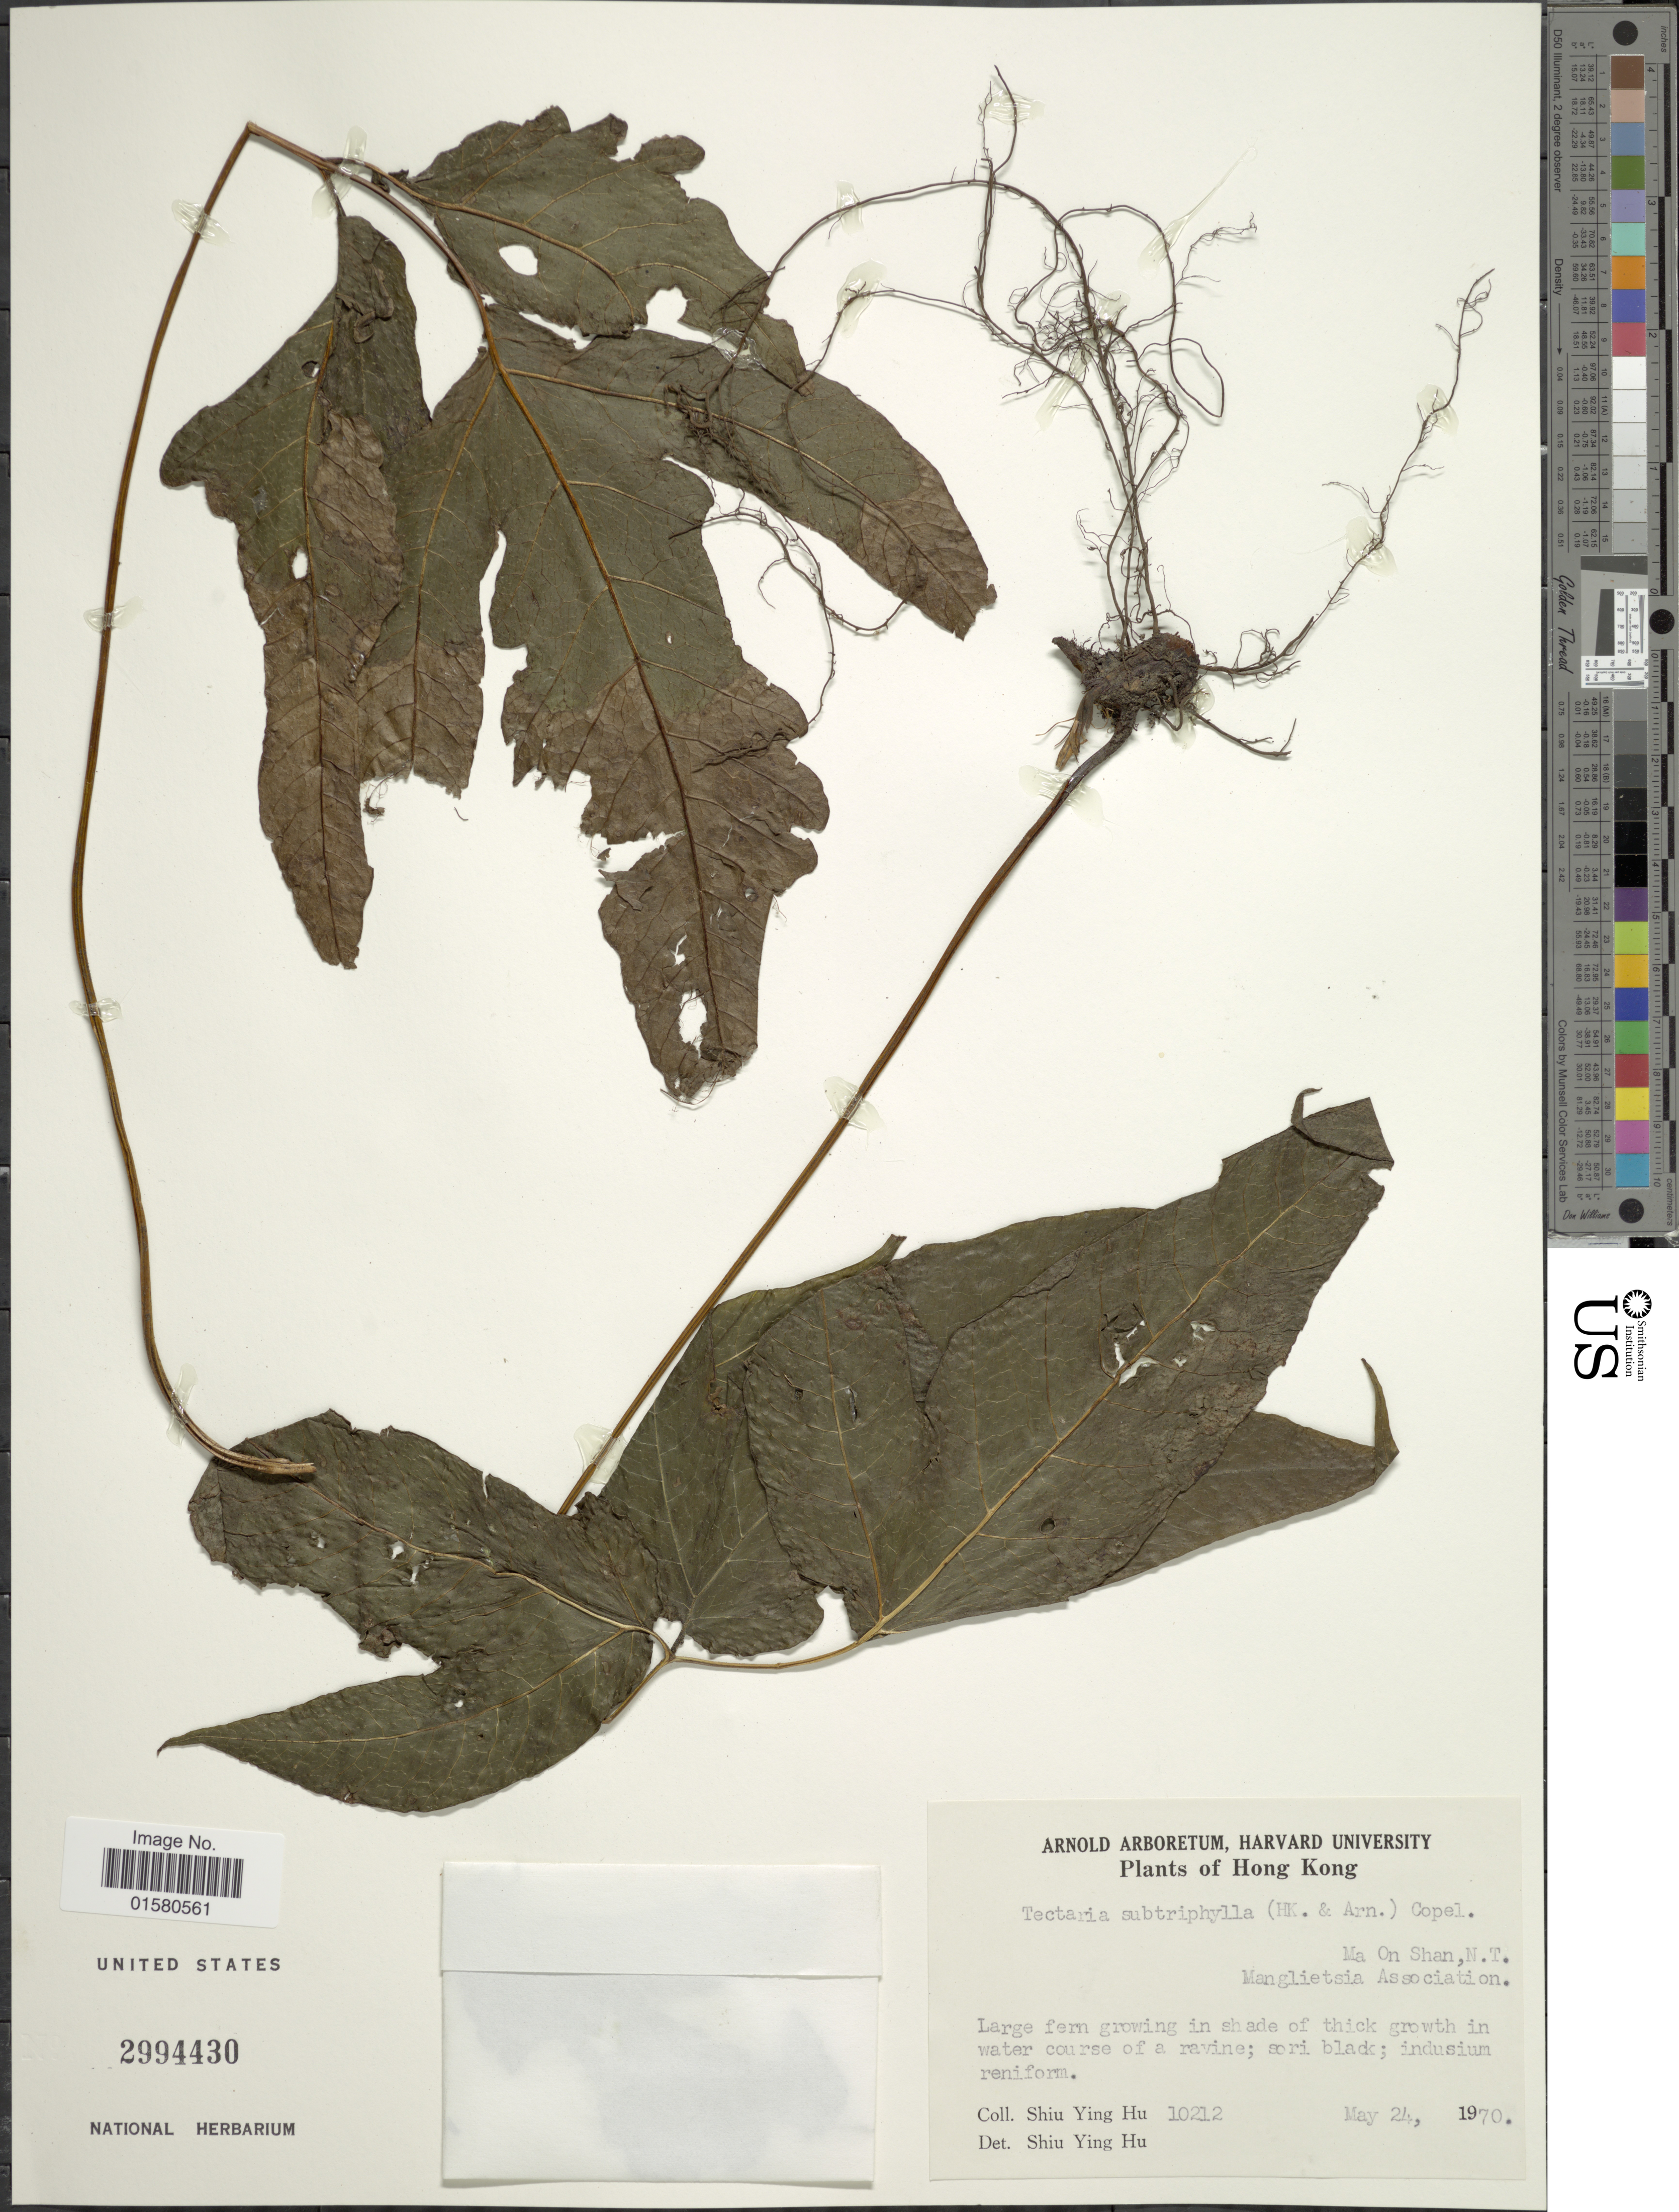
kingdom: Plantae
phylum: Tracheophyta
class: Polypodiopsida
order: Polypodiales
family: Tectariaceae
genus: Tectaria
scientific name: Tectaria subtriphylla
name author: (Hook. & Arn.) Copel.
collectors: S. Y. Hu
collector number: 10212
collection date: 1970-05-24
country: China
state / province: Hong Kong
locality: Hong Kong, Ma on Shan, N.T. Manglietsia Association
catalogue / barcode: US 2994430